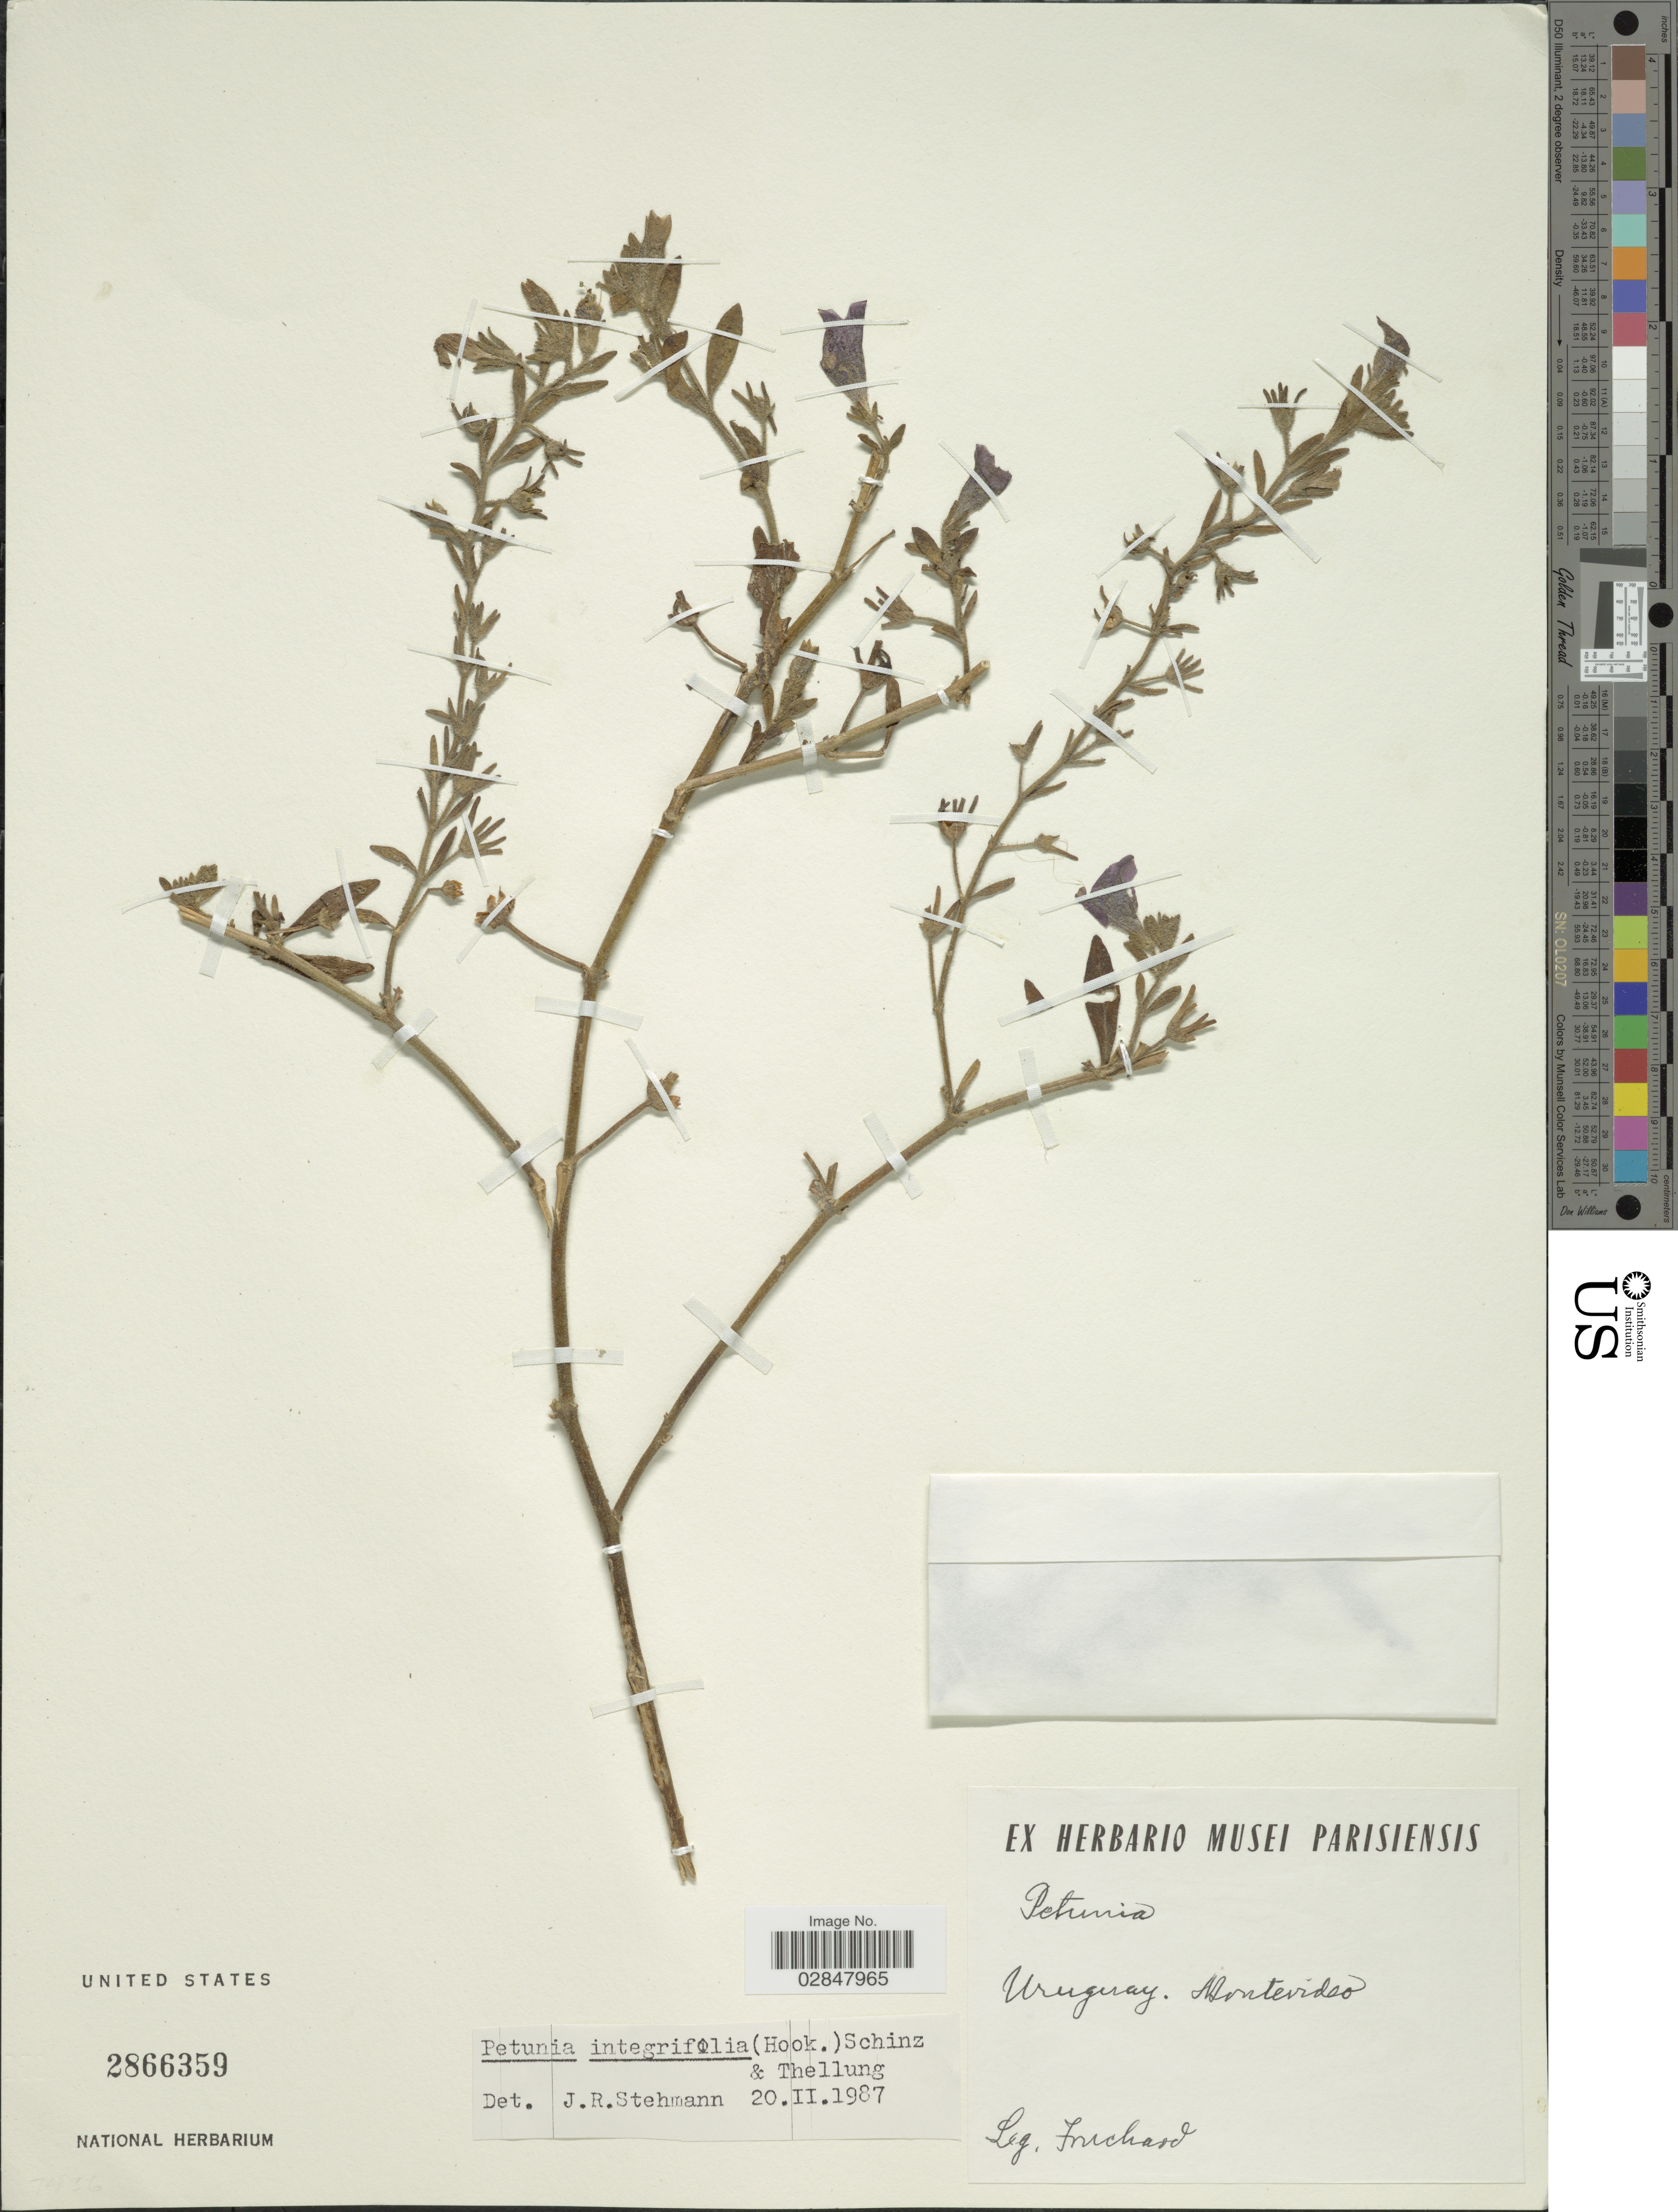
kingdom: Plantae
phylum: Tracheophyta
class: Magnoliopsida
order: Solanales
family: Solanaceae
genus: Petunia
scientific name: Petunia integrifolia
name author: (Hook.) Schinz & Thell.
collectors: -. Fruchard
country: Uruguay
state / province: Montevideo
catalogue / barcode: US 2866359